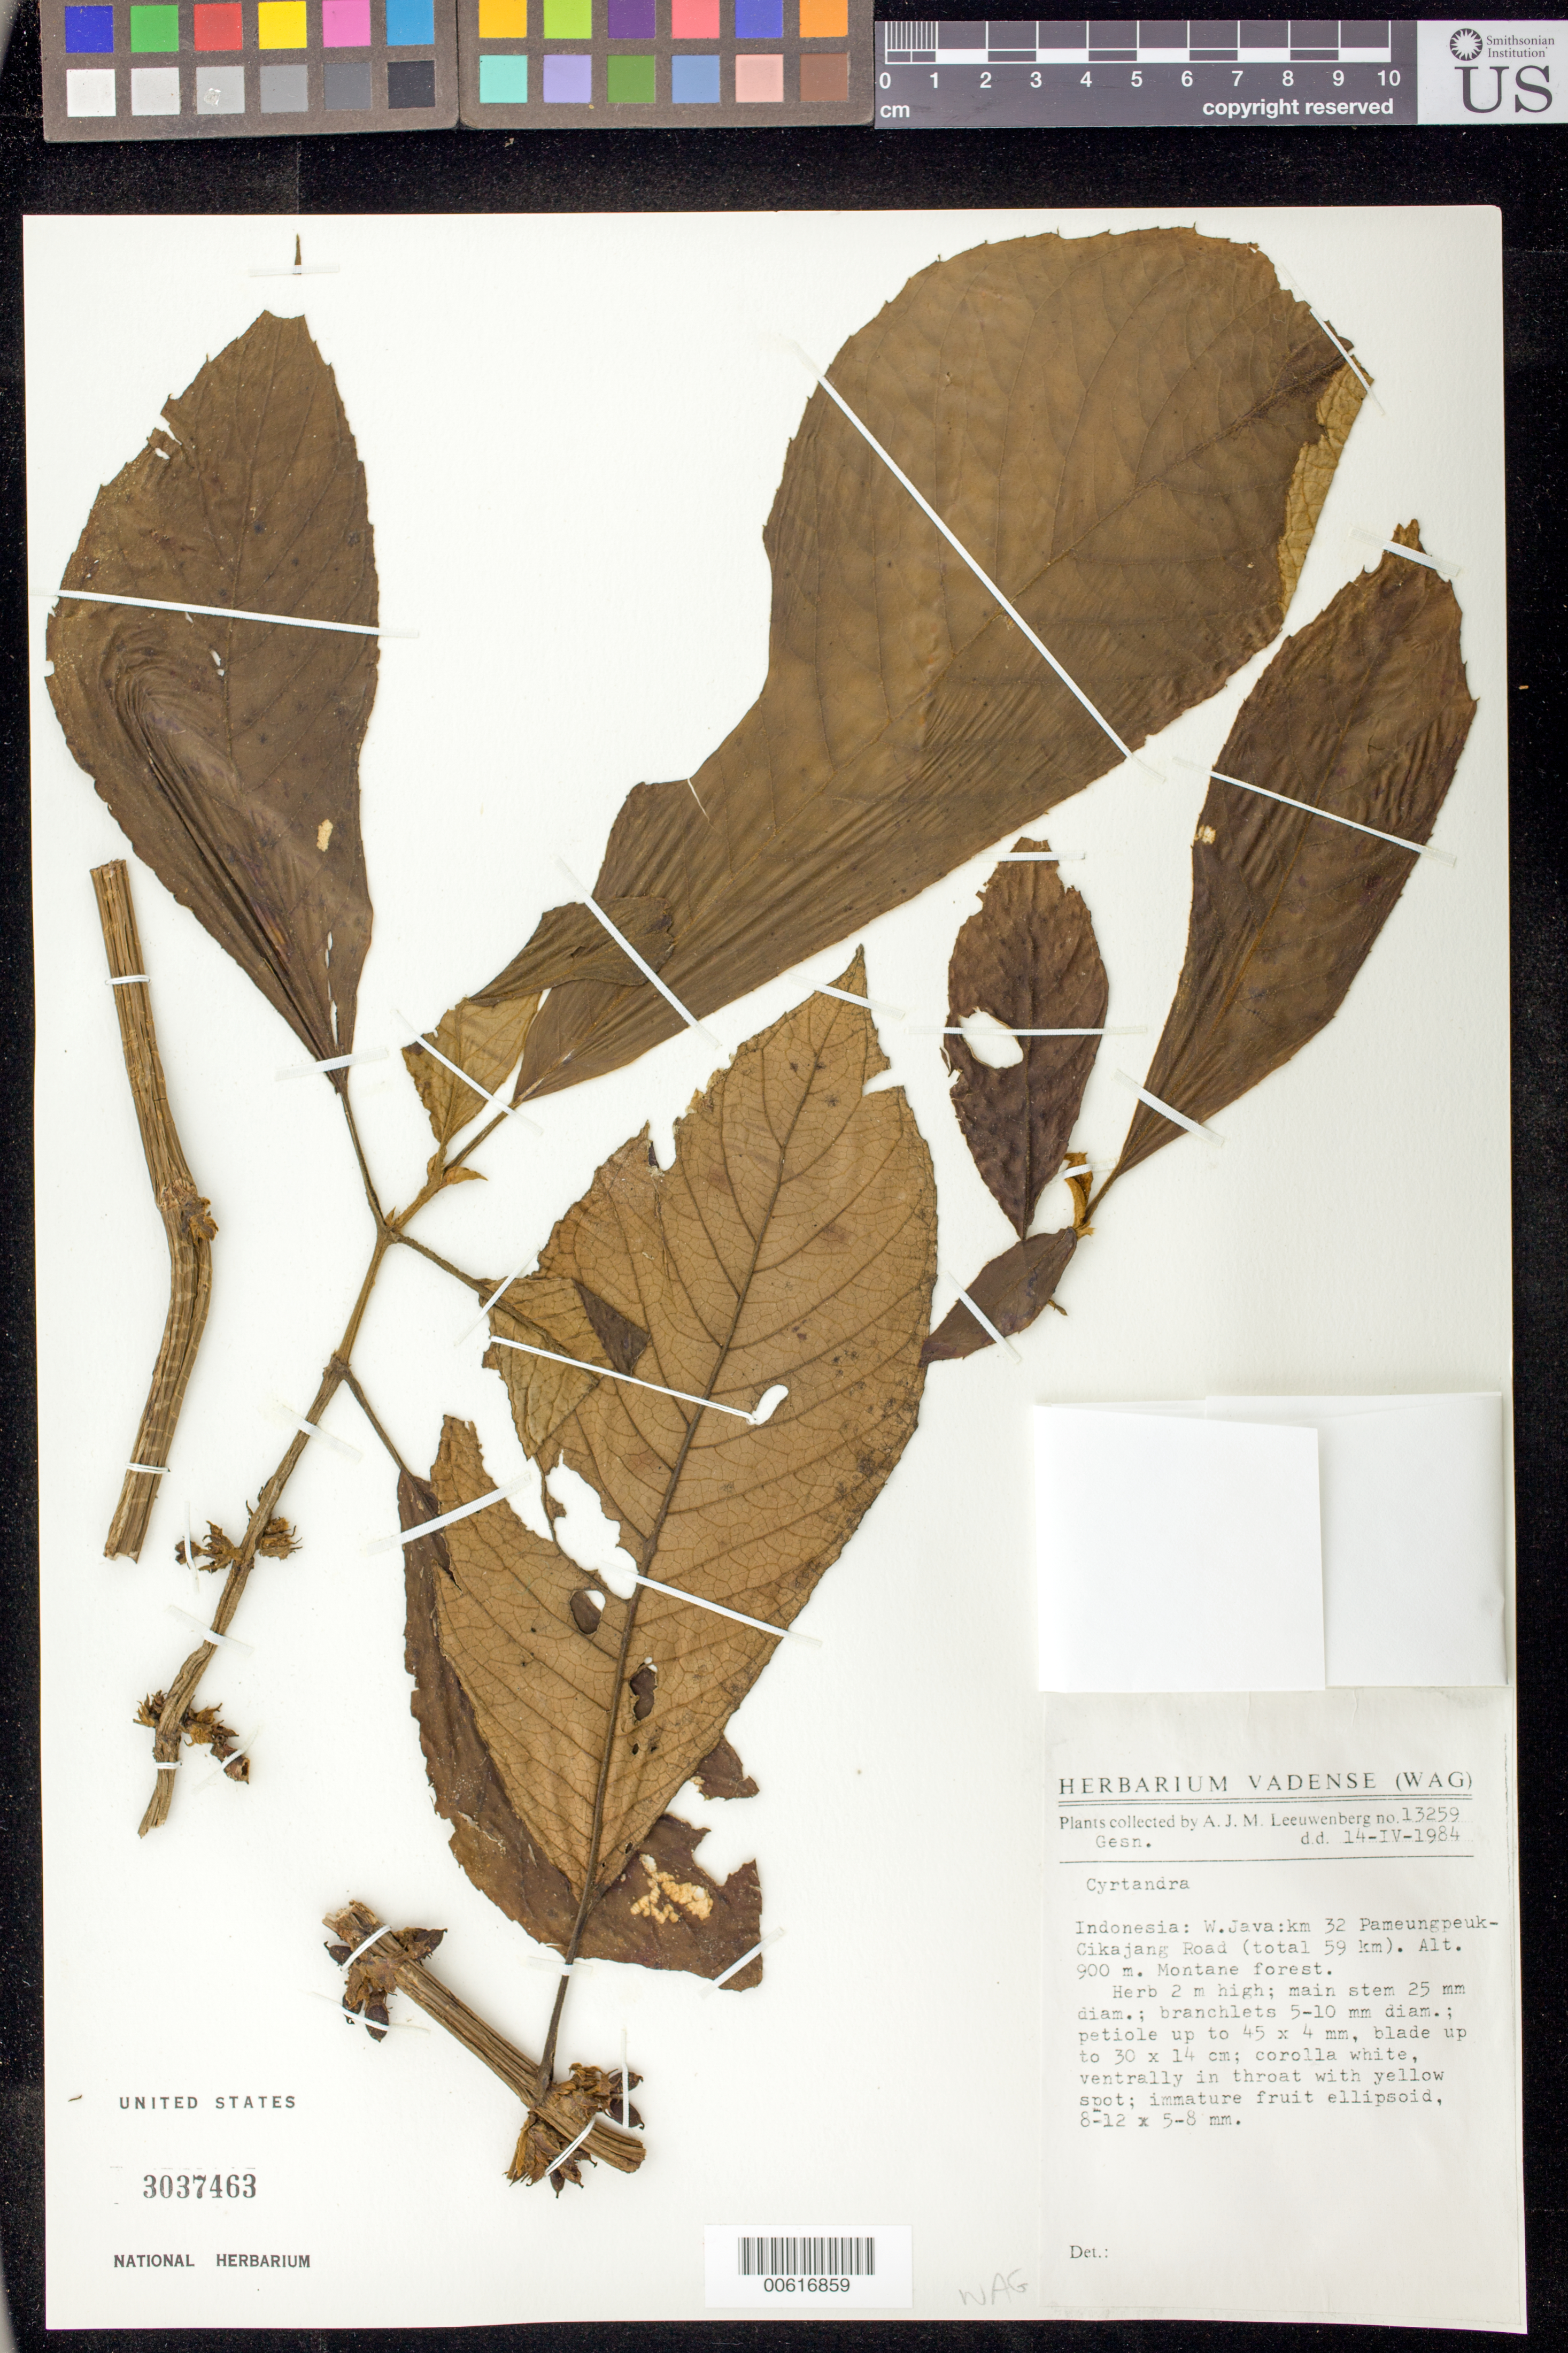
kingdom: Plantae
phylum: Tracheophyta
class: Magnoliopsida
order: Lamiales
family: Gesneriaceae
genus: Cyrtandra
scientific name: Cyrtandra sp.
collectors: A. J. M. Leeuwenberg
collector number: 13259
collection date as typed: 14 Apr 1984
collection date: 1984-04-14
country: Indonesia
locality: W of java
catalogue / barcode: US 3037463